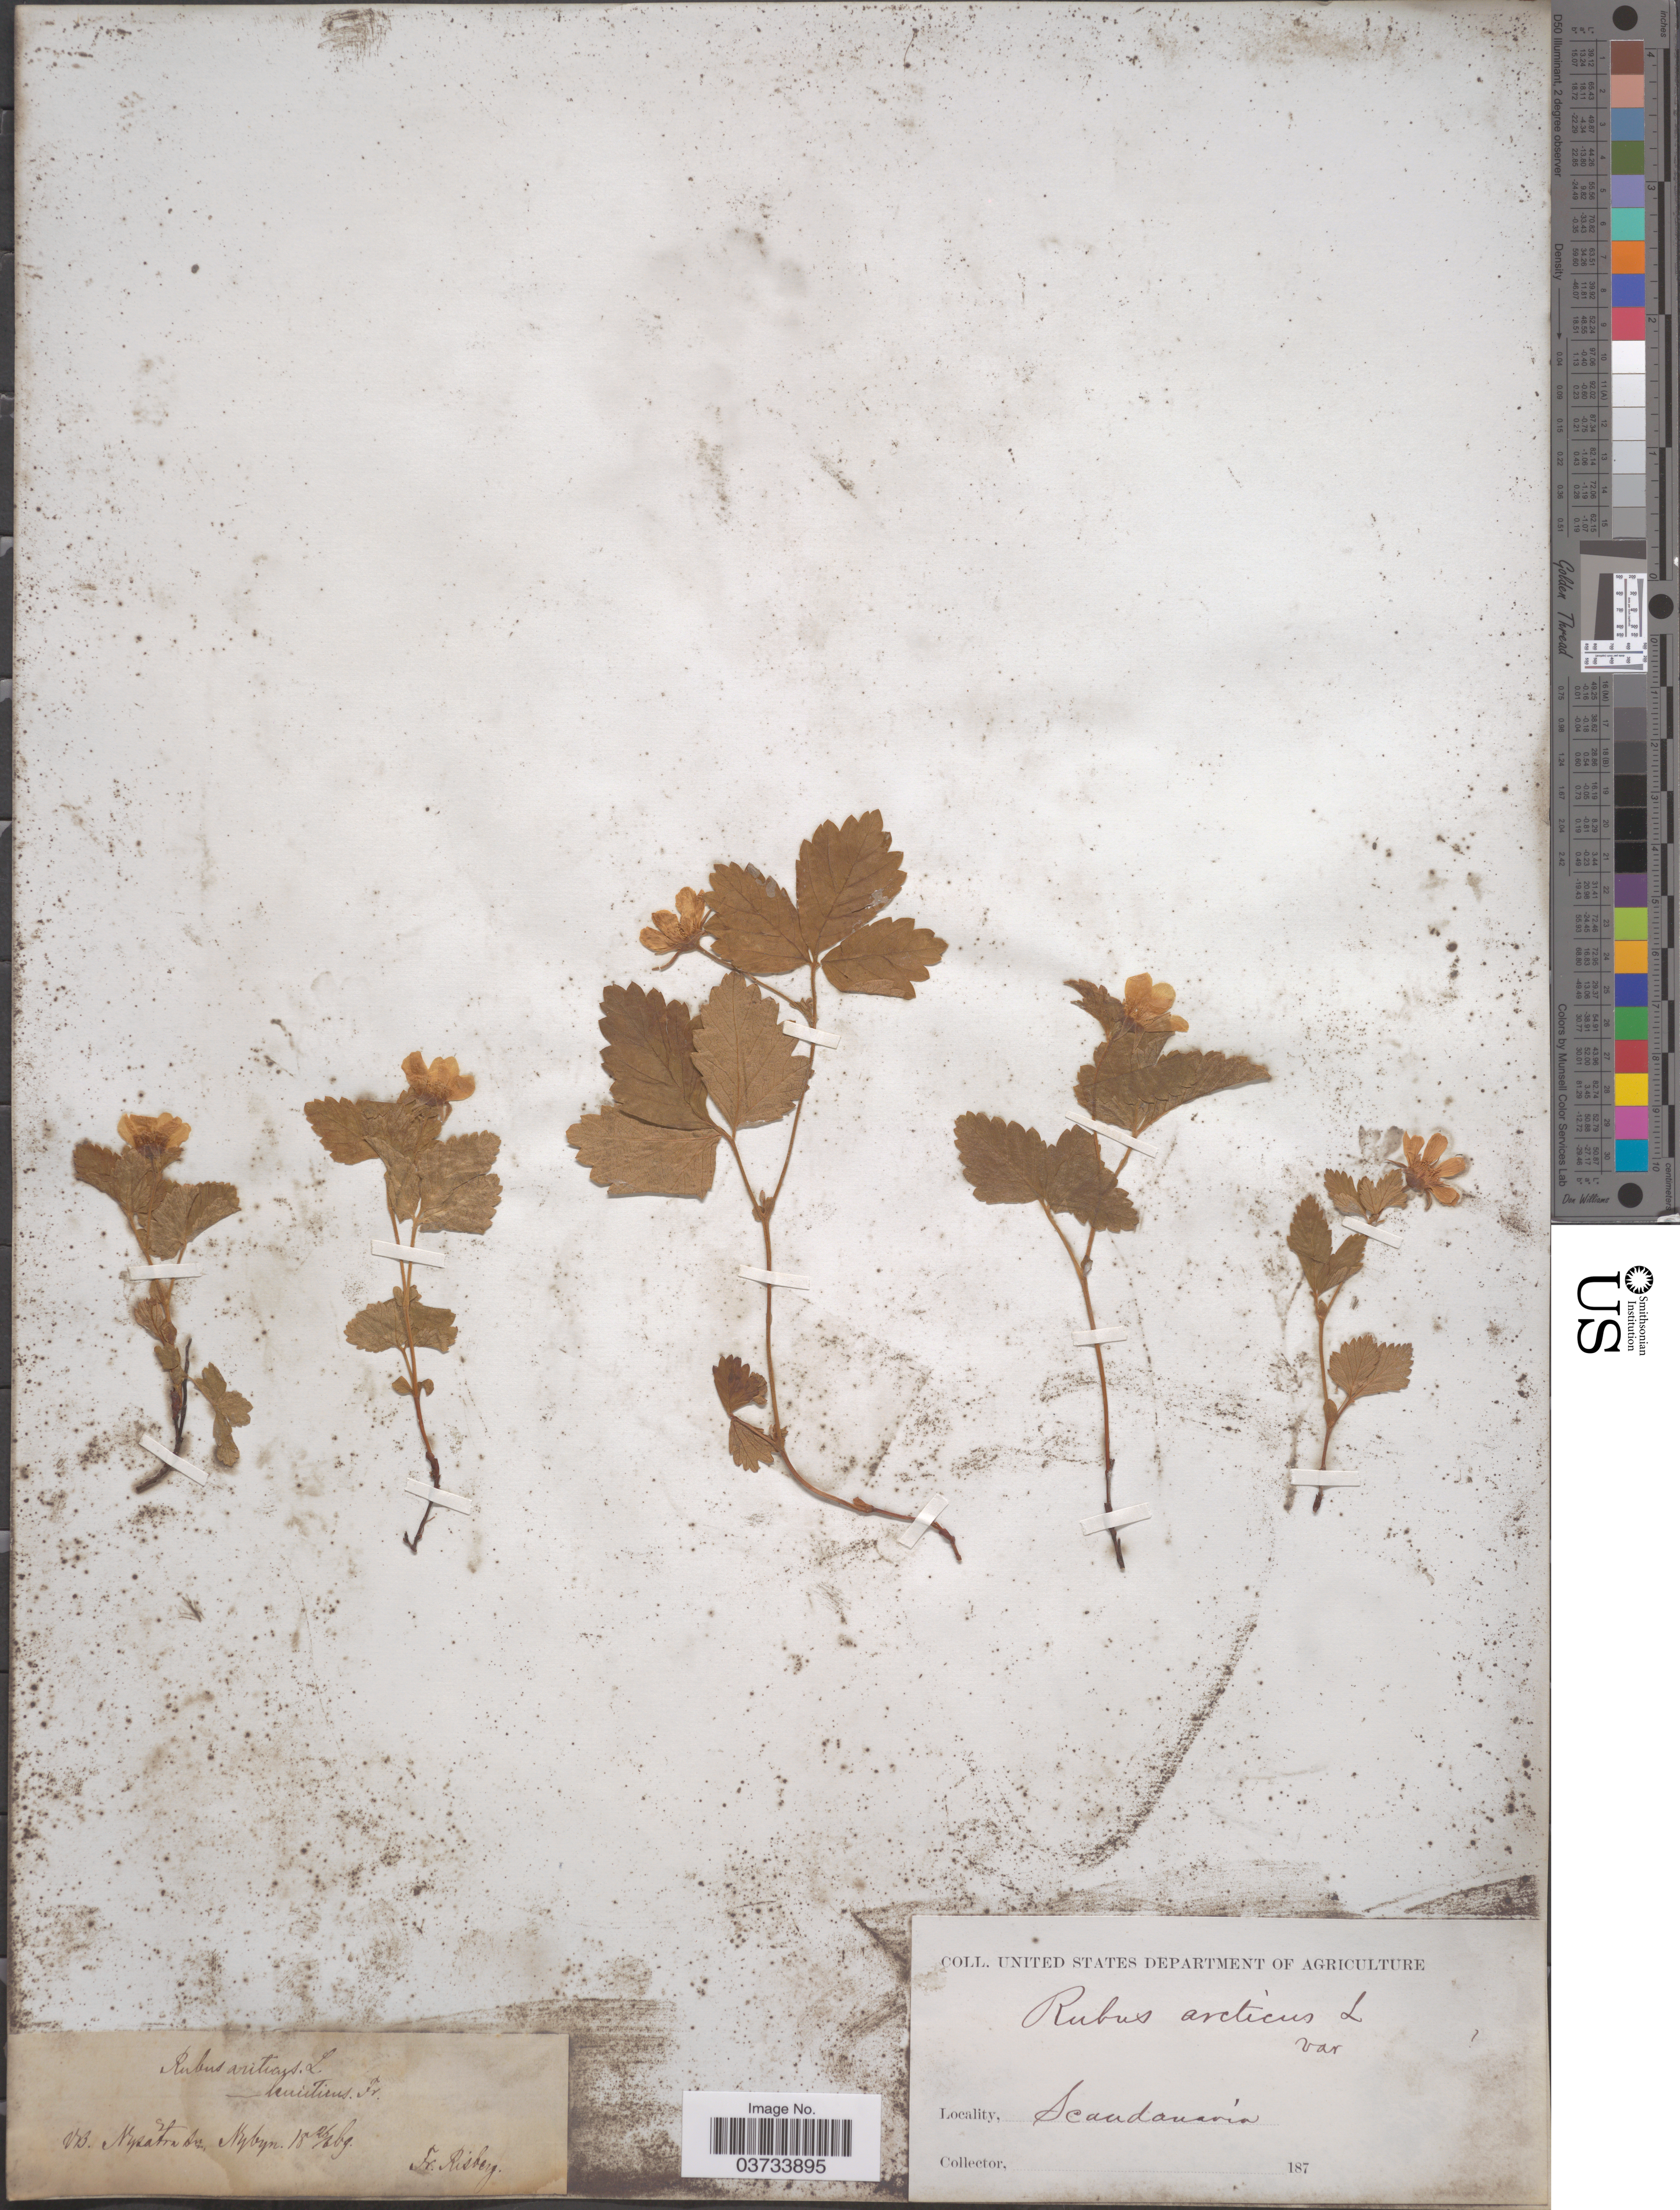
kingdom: Plantae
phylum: Tracheophyta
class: Magnoliopsida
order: Rosales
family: Rosaceae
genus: Rubus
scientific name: Rubus arcticus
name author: L.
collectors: Risberg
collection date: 1889-06-26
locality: VB. [illegible text]. Scandanavia.